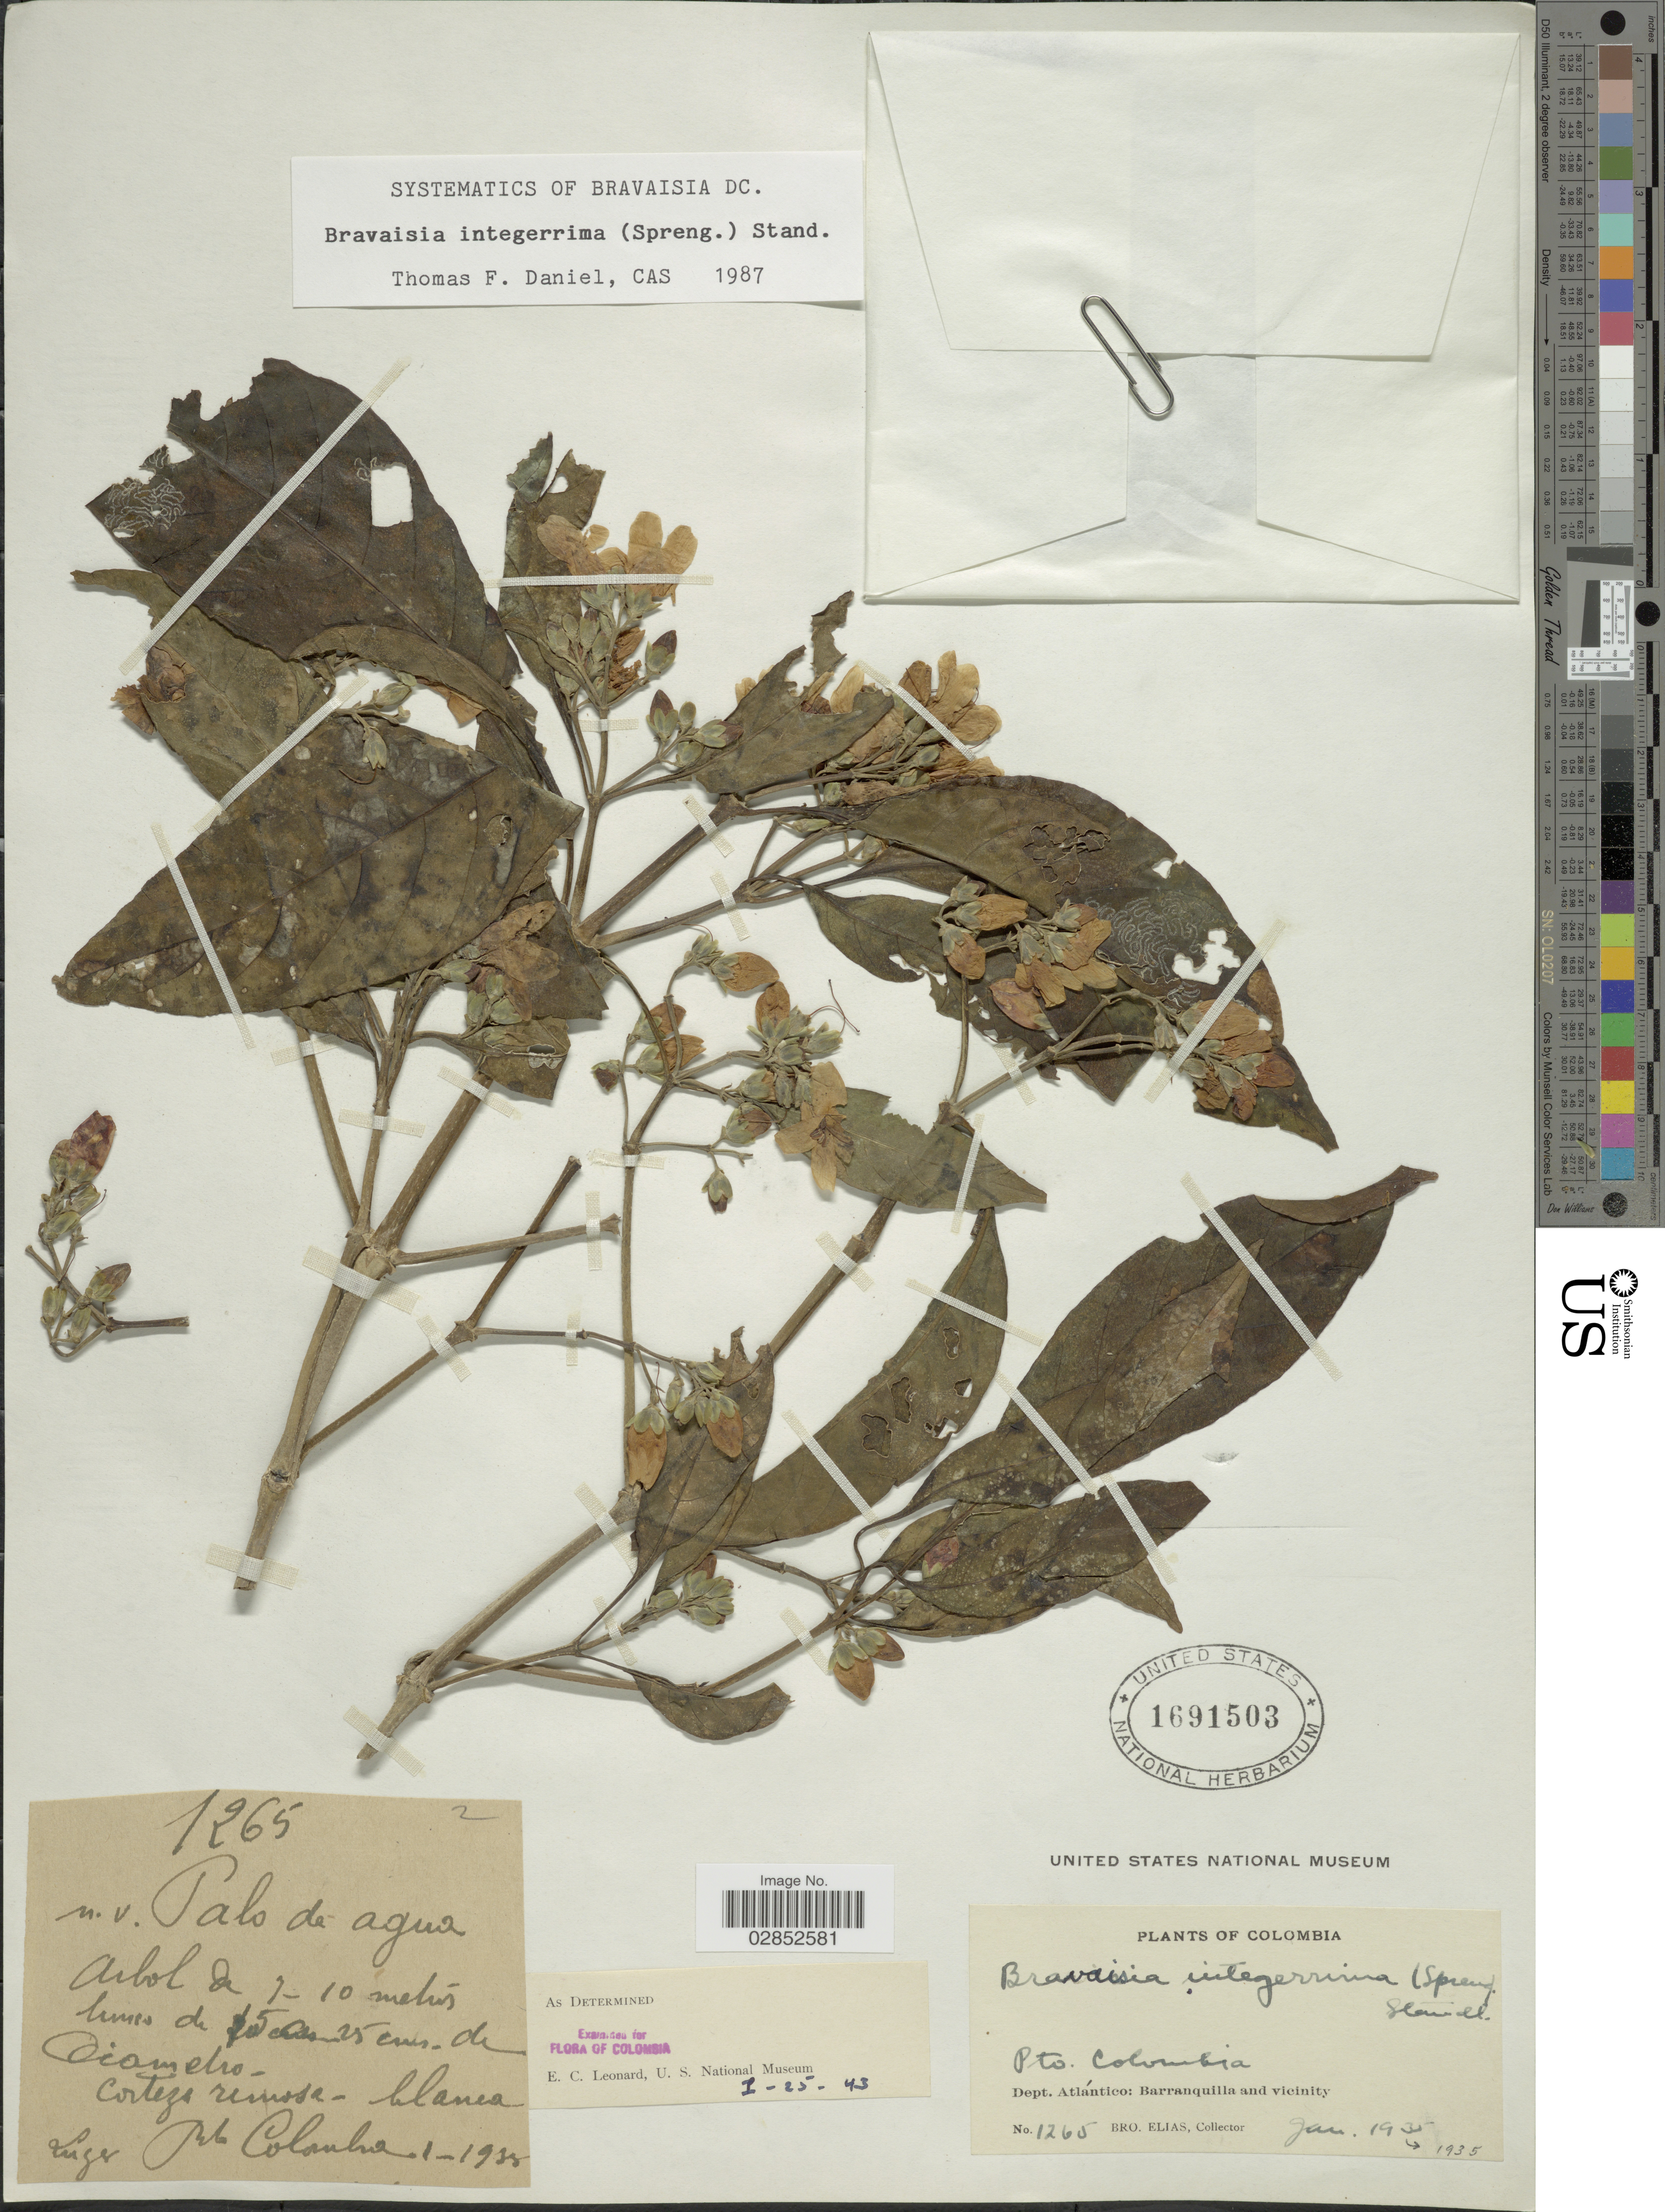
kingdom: Plantae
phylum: Tracheophyta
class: Magnoliopsida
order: Lamiales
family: Acanthaceae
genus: Bravaisia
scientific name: Bravaisia integerrima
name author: (Spreng.) Standl.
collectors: Bro. Elias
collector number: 1265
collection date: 1935-01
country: Colombia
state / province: Atlántico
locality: Pto. Colombia, Dept. Atlántico: Barranquilla and vicinity.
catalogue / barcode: US 1691503